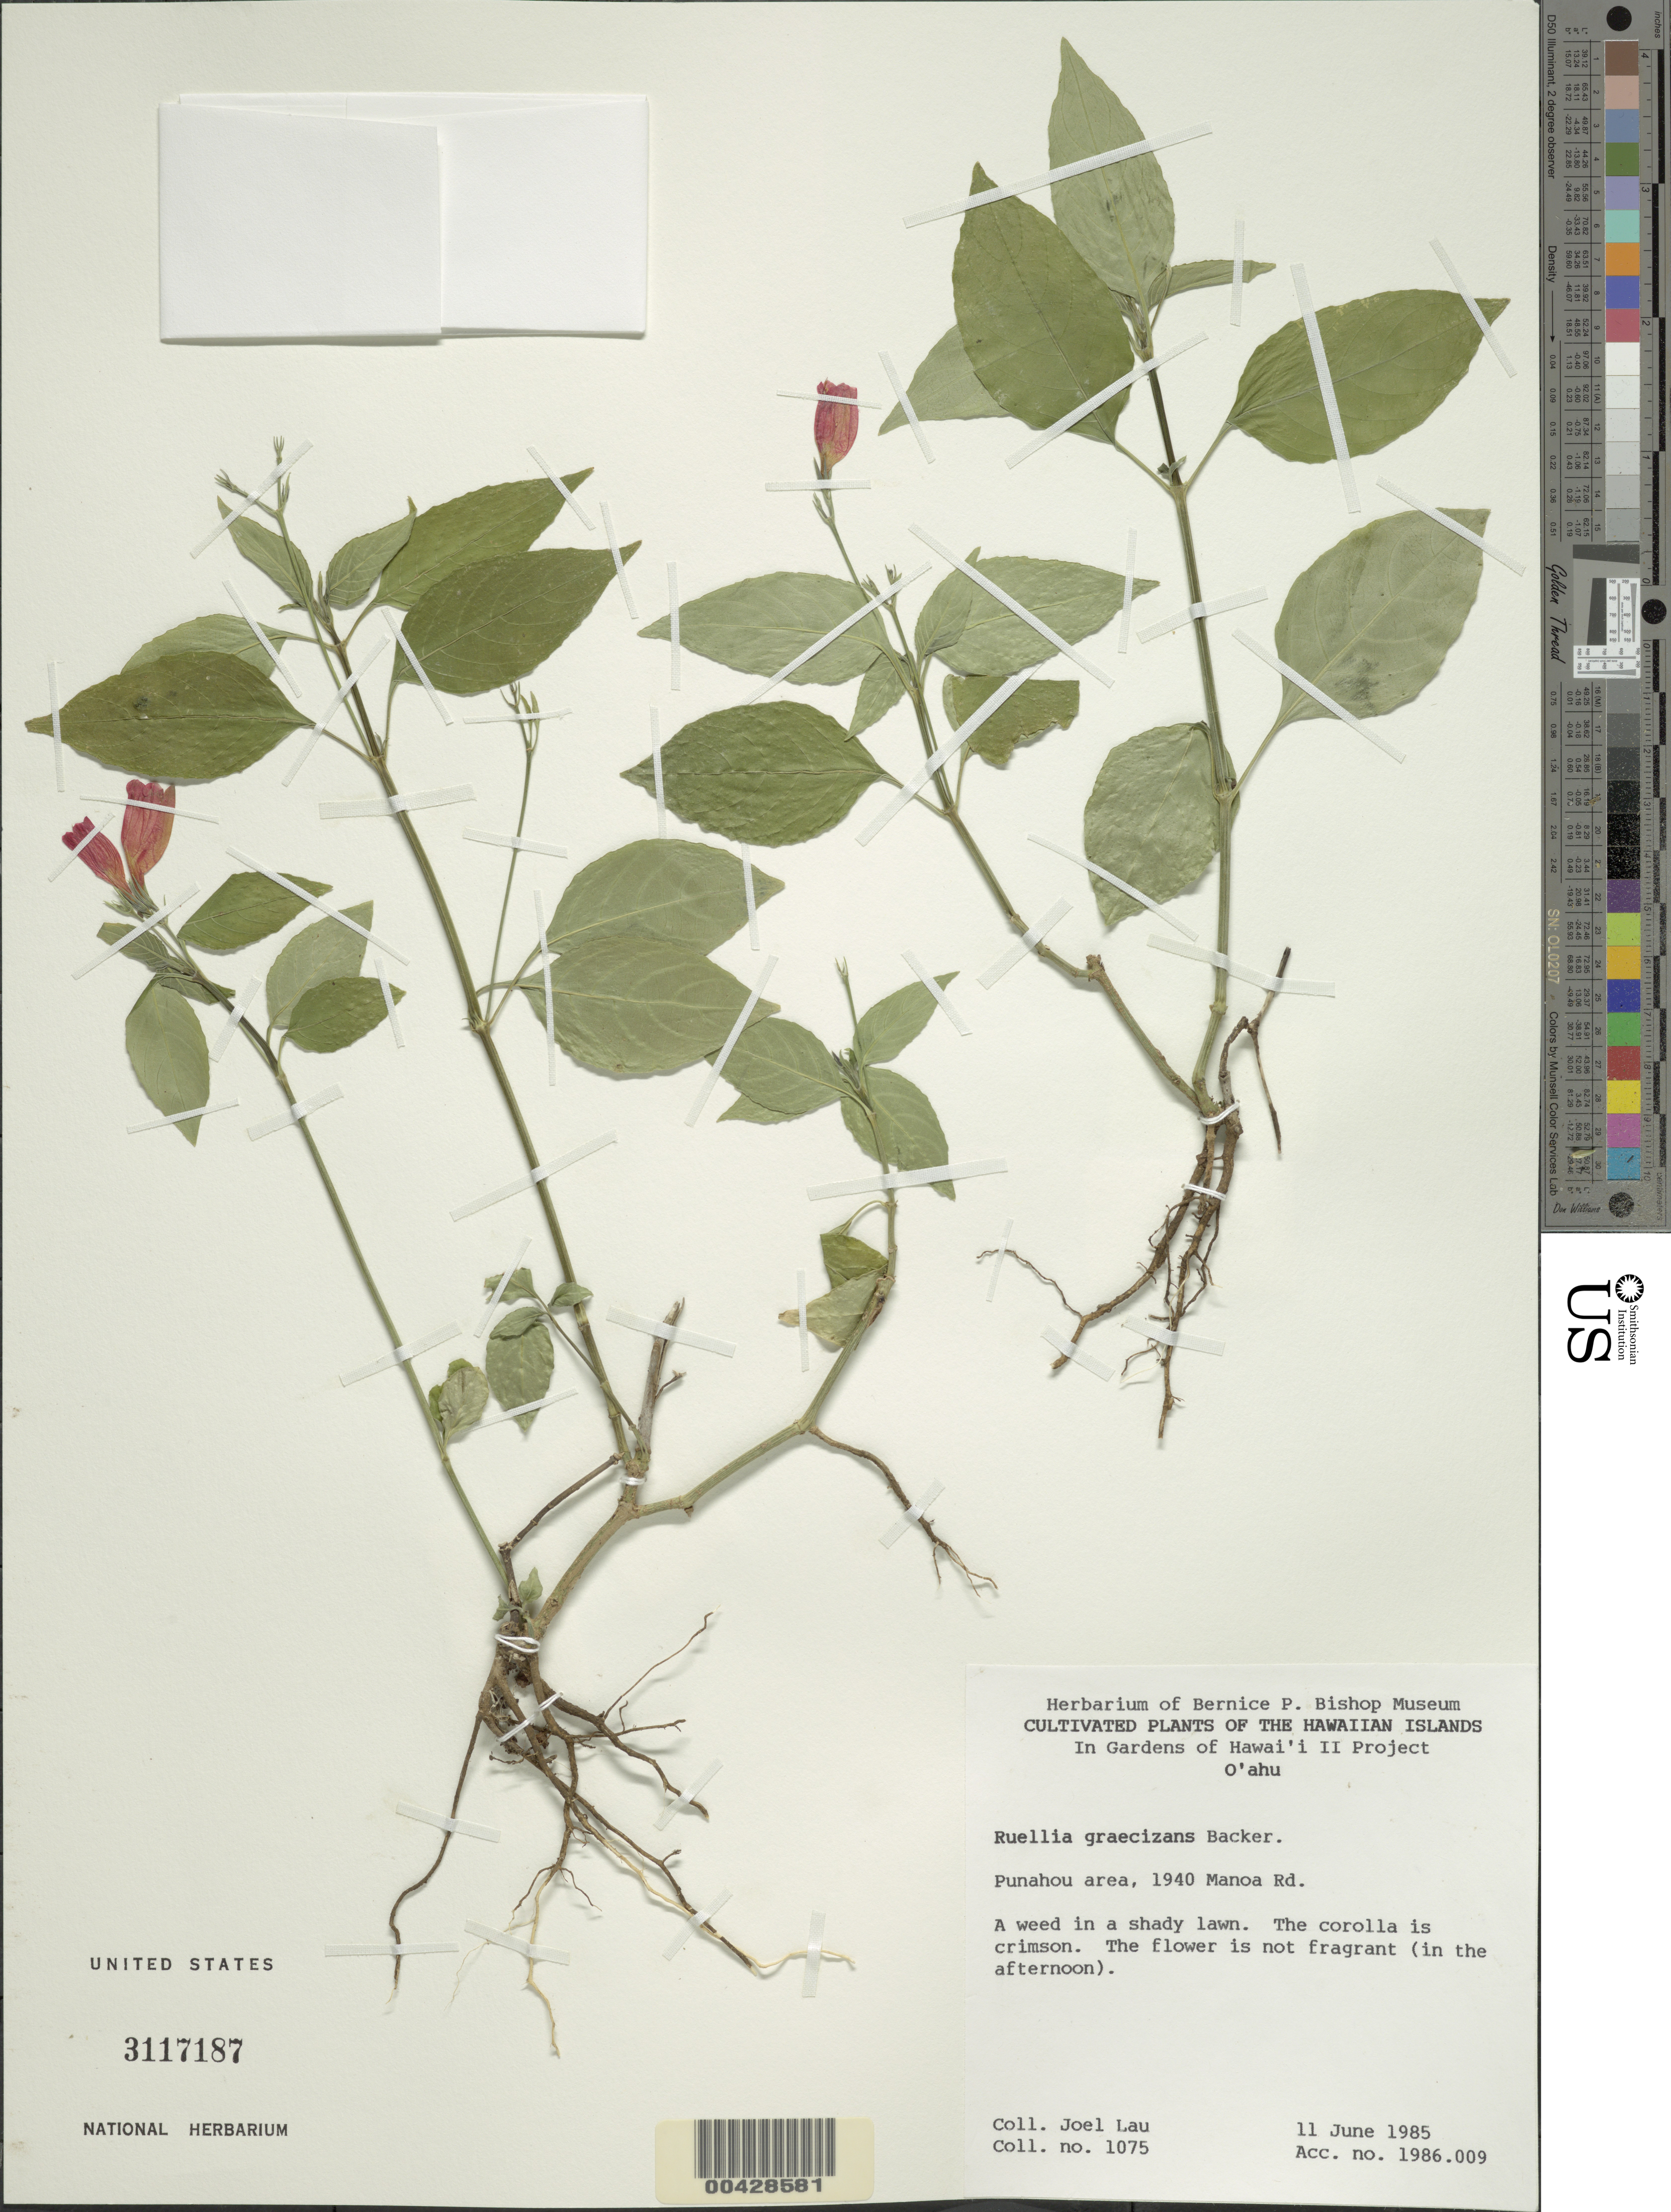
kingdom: Plantae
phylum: Tracheophyta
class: Magnoliopsida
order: Lamiales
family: Acanthaceae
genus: Ruellia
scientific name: Ruellia brevifolia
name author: (Pohl) C. Ezcurra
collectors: J. Lau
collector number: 1075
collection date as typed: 11 Jun 1985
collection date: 1985-06-11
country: United States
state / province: Hawaii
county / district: Honolulu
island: Oahu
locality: Punahou area, 1940 Manoa Road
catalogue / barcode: US 3117187